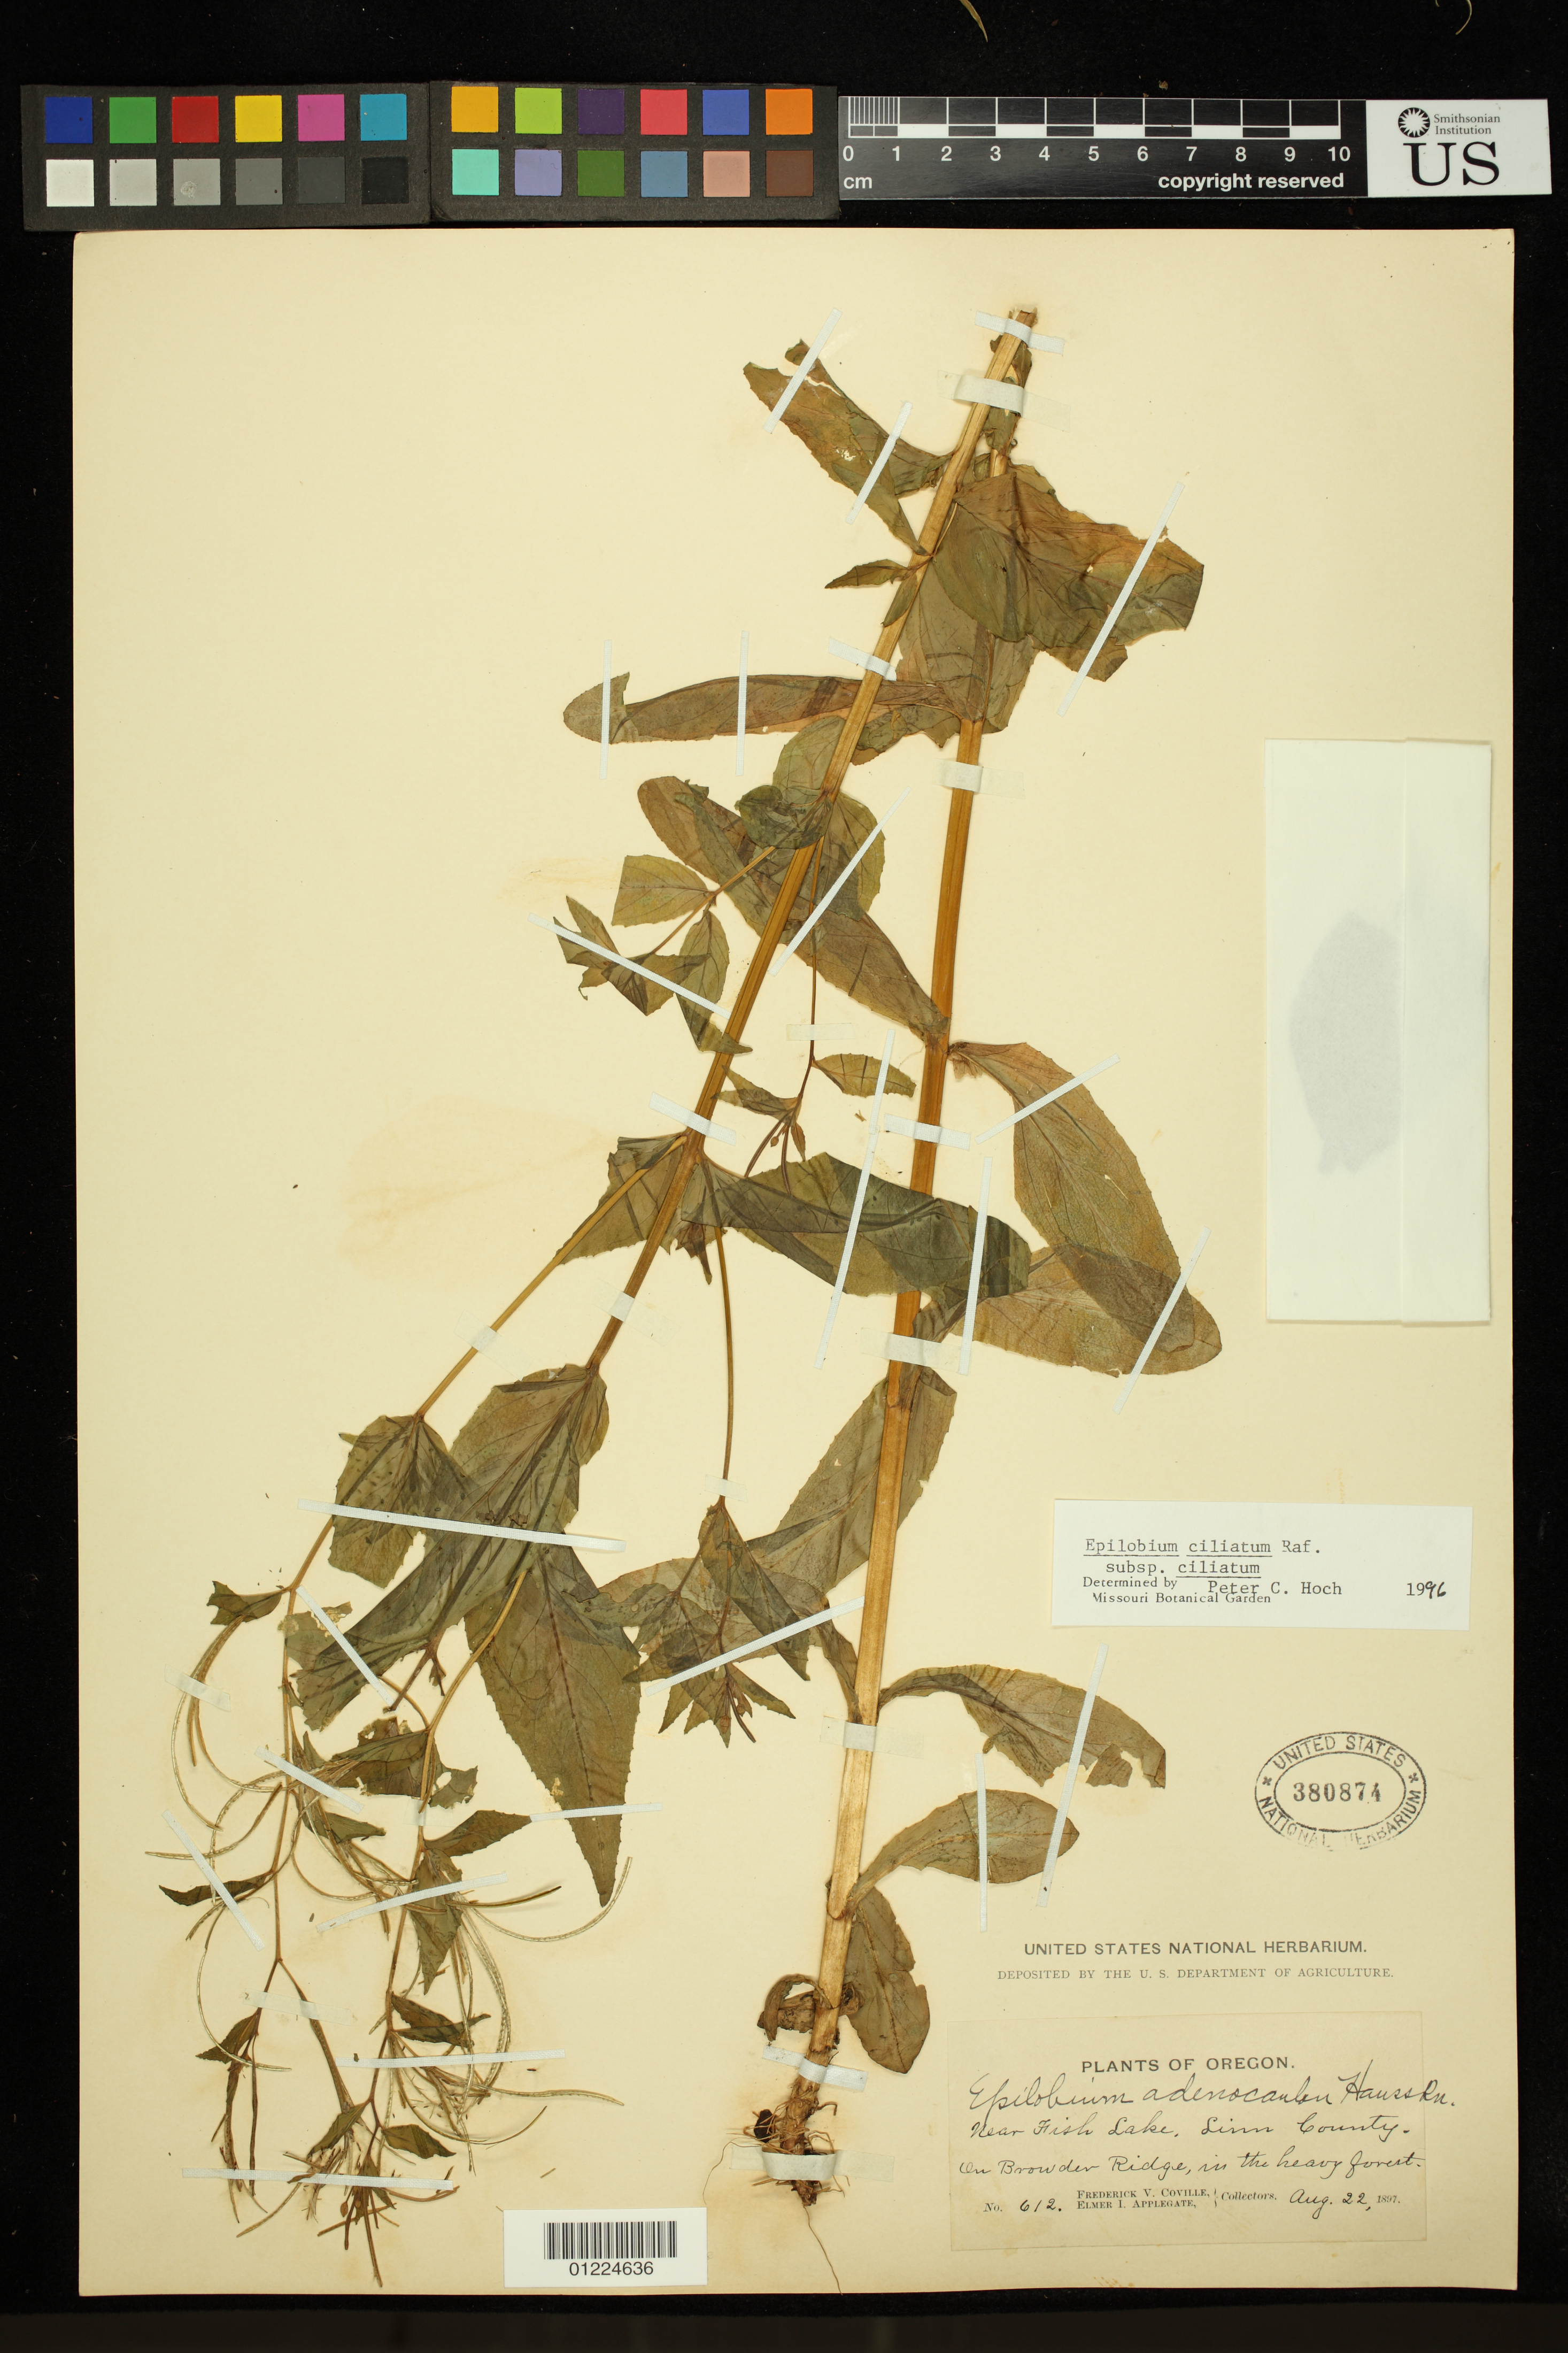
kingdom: Plantae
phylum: Tracheophyta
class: Magnoliopsida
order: Myrtales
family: Onagraceae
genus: Epilobium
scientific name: Epilobium ciliatum subsp. ciliatum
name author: Raf.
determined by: Hoch, P. C.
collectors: F. V. Coville & E. I. Applegate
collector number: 612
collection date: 1897-08-22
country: United States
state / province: Oregon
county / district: Linn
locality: near Fish Lake, in the heavy forest on Browder Ridge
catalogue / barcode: US 380874